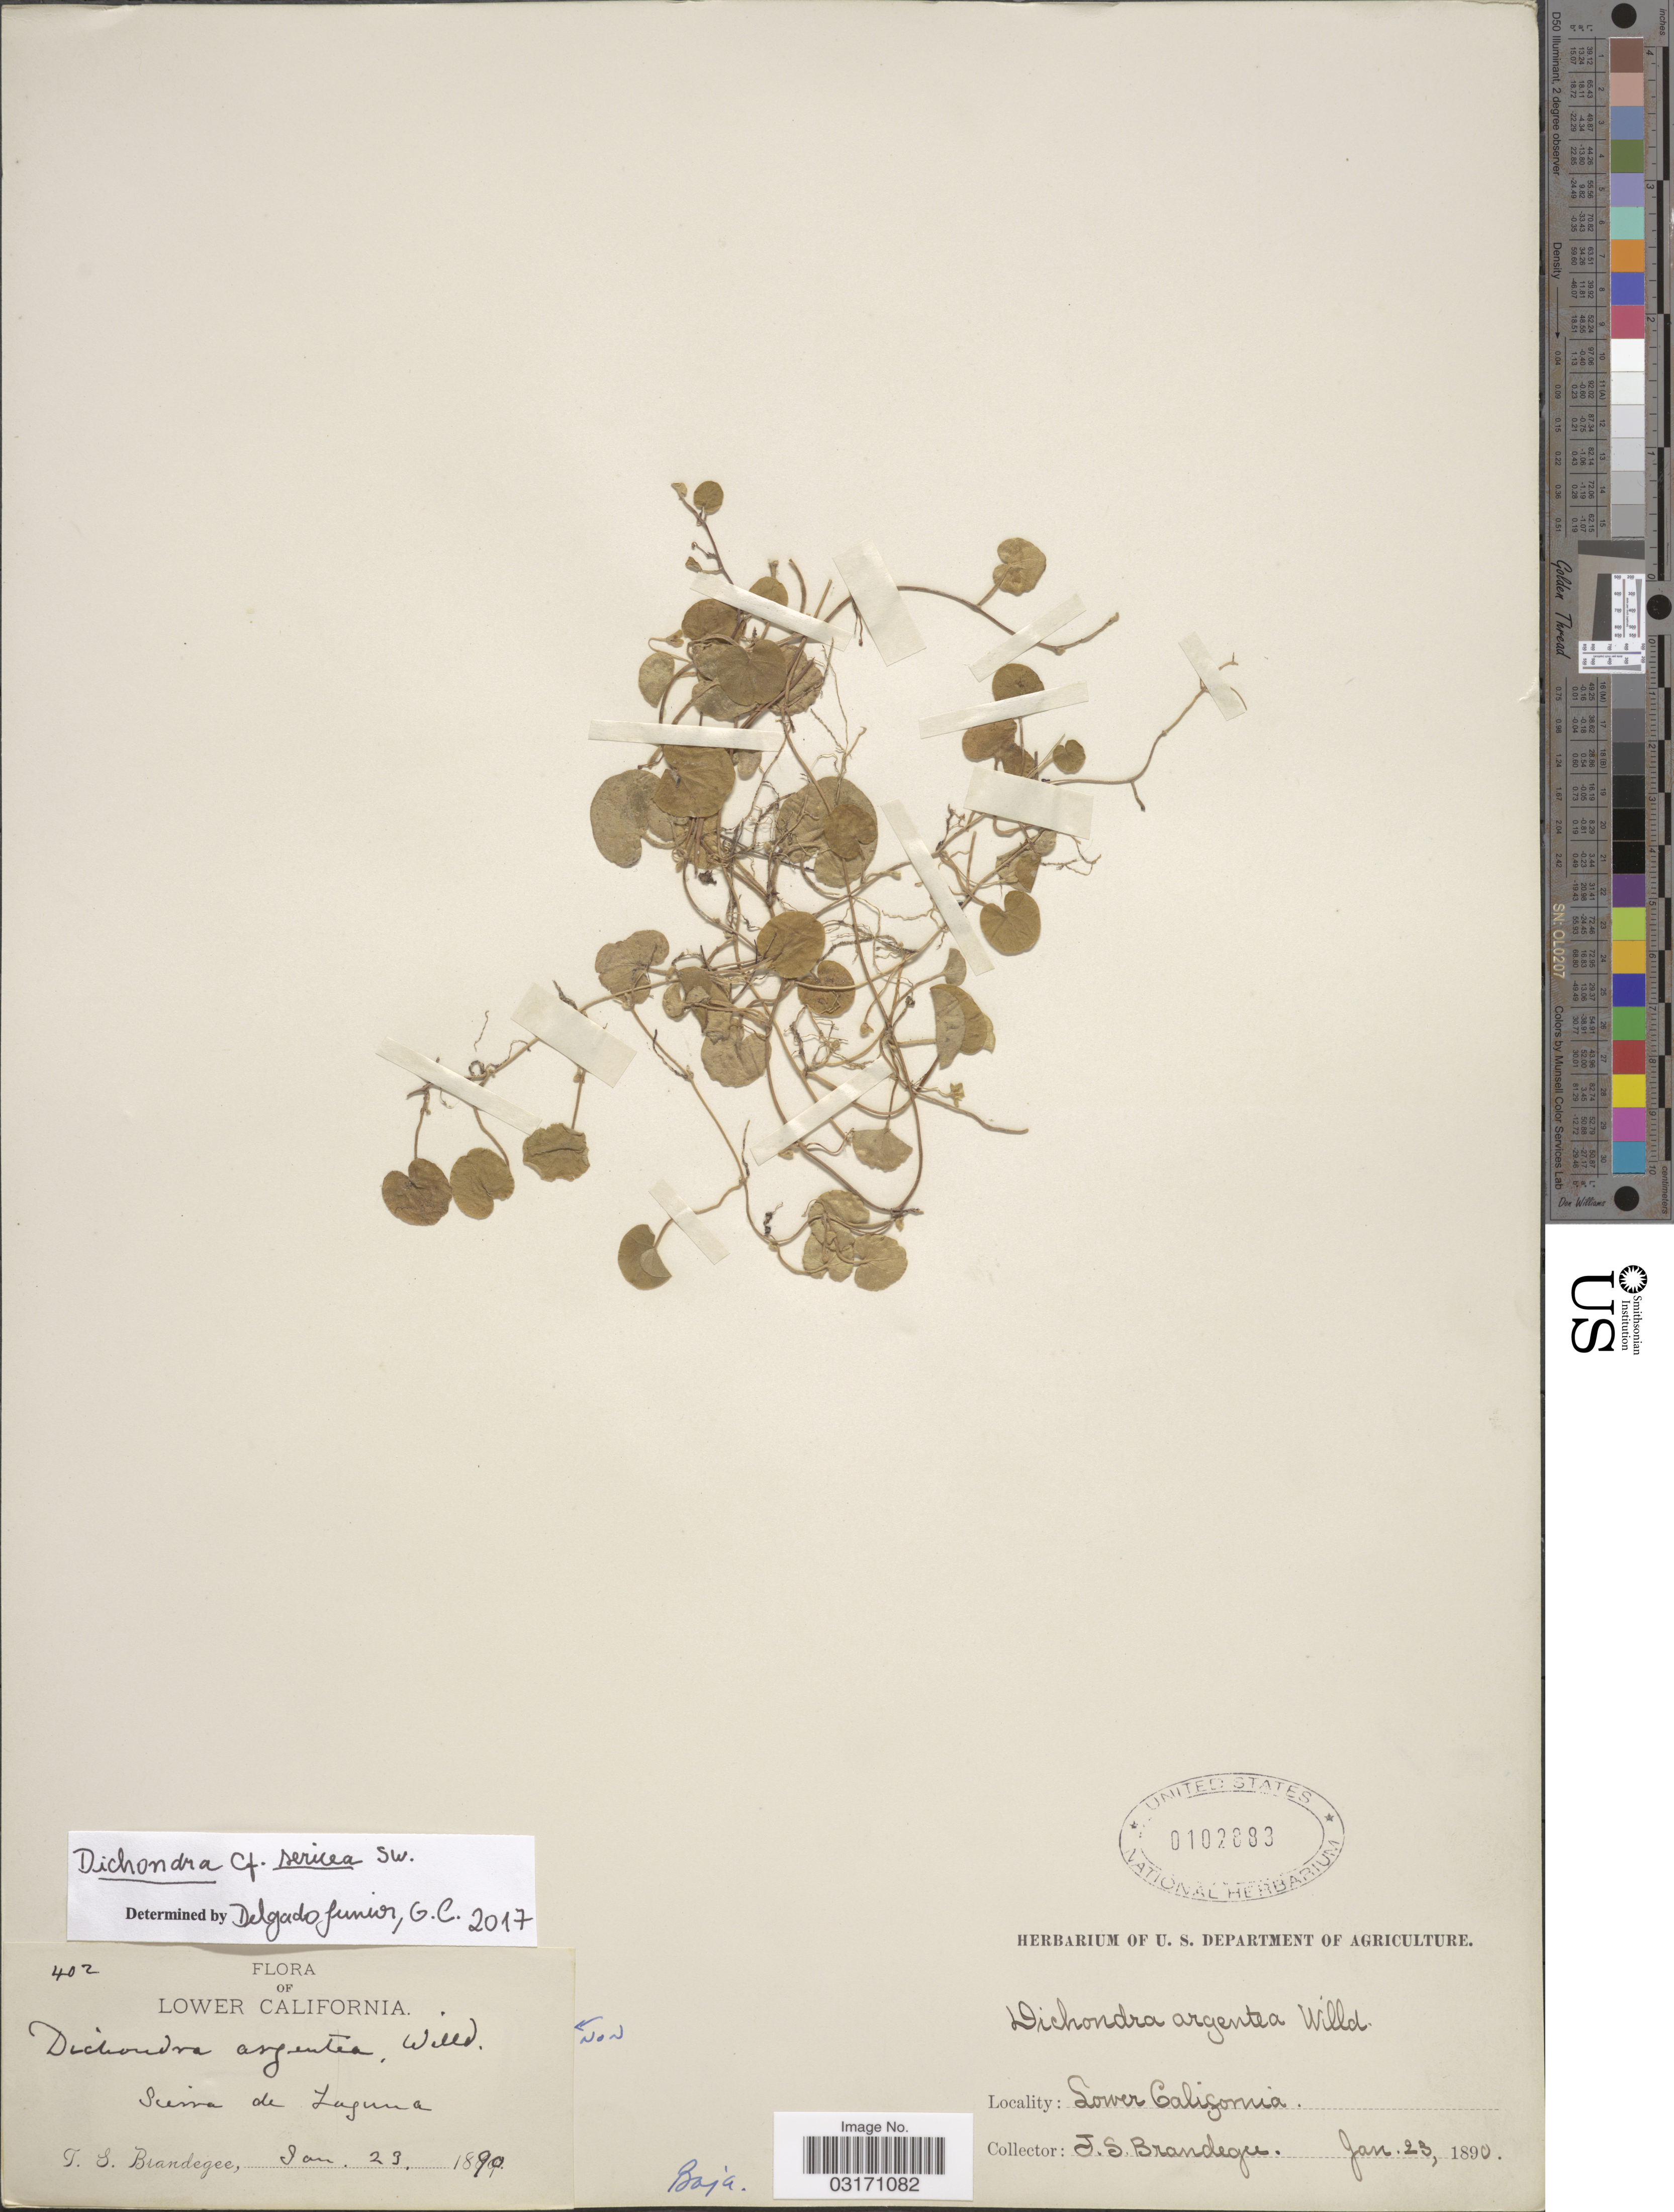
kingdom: Plantae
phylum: Tracheophyta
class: Magnoliopsida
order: Solanales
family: Convolvulaceae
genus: Dichondra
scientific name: Dichondra sericea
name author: Sw.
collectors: T. S. Brandegee (herbarium)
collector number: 402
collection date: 1890-01-23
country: Mexico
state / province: Baja California Sur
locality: Lower California. Sierra de Laguna.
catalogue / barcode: US 102883